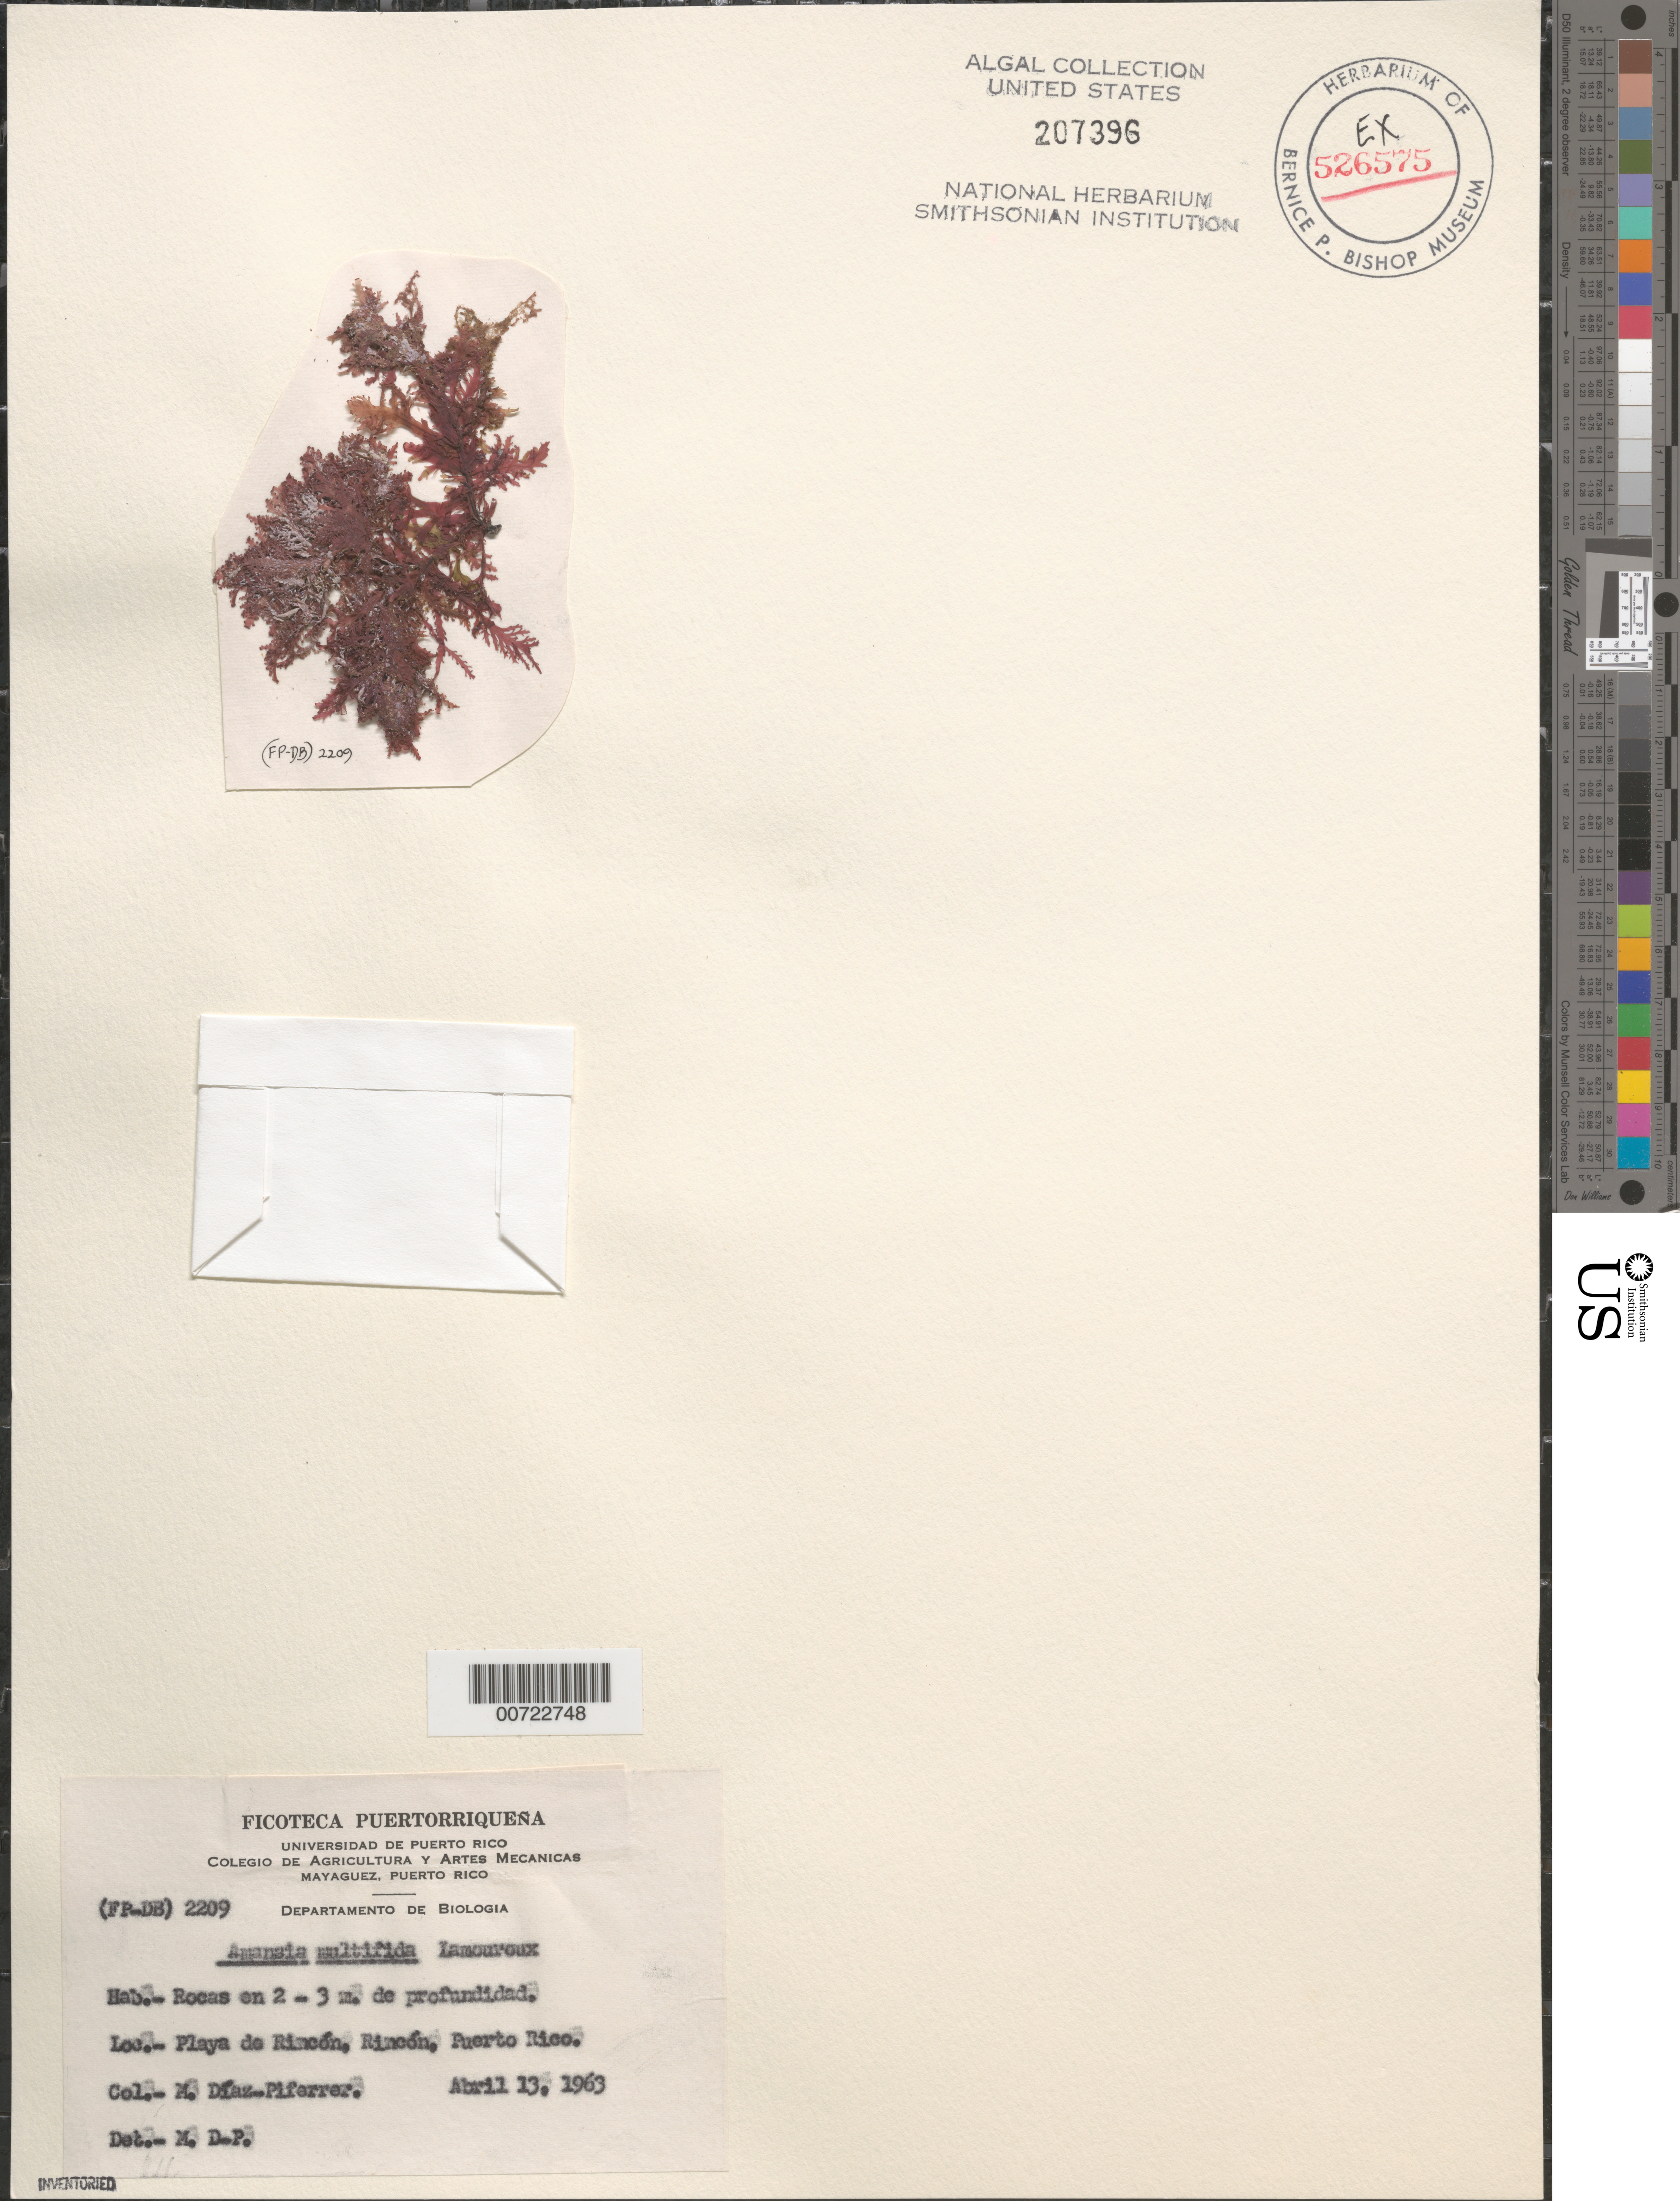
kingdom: Plantae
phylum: Rhodophyta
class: Florideophyceae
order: Ceramiales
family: Rhodomelaceae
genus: Amansia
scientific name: Amansia multifida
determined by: Diaz-Piferrer, M.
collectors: M. Diaz-Piferrer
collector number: (FP-DB) 2209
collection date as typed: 13 Apr 1963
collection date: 1963-04-13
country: Puerto Rico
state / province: Rincon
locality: Playa de Rincon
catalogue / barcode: US 207396